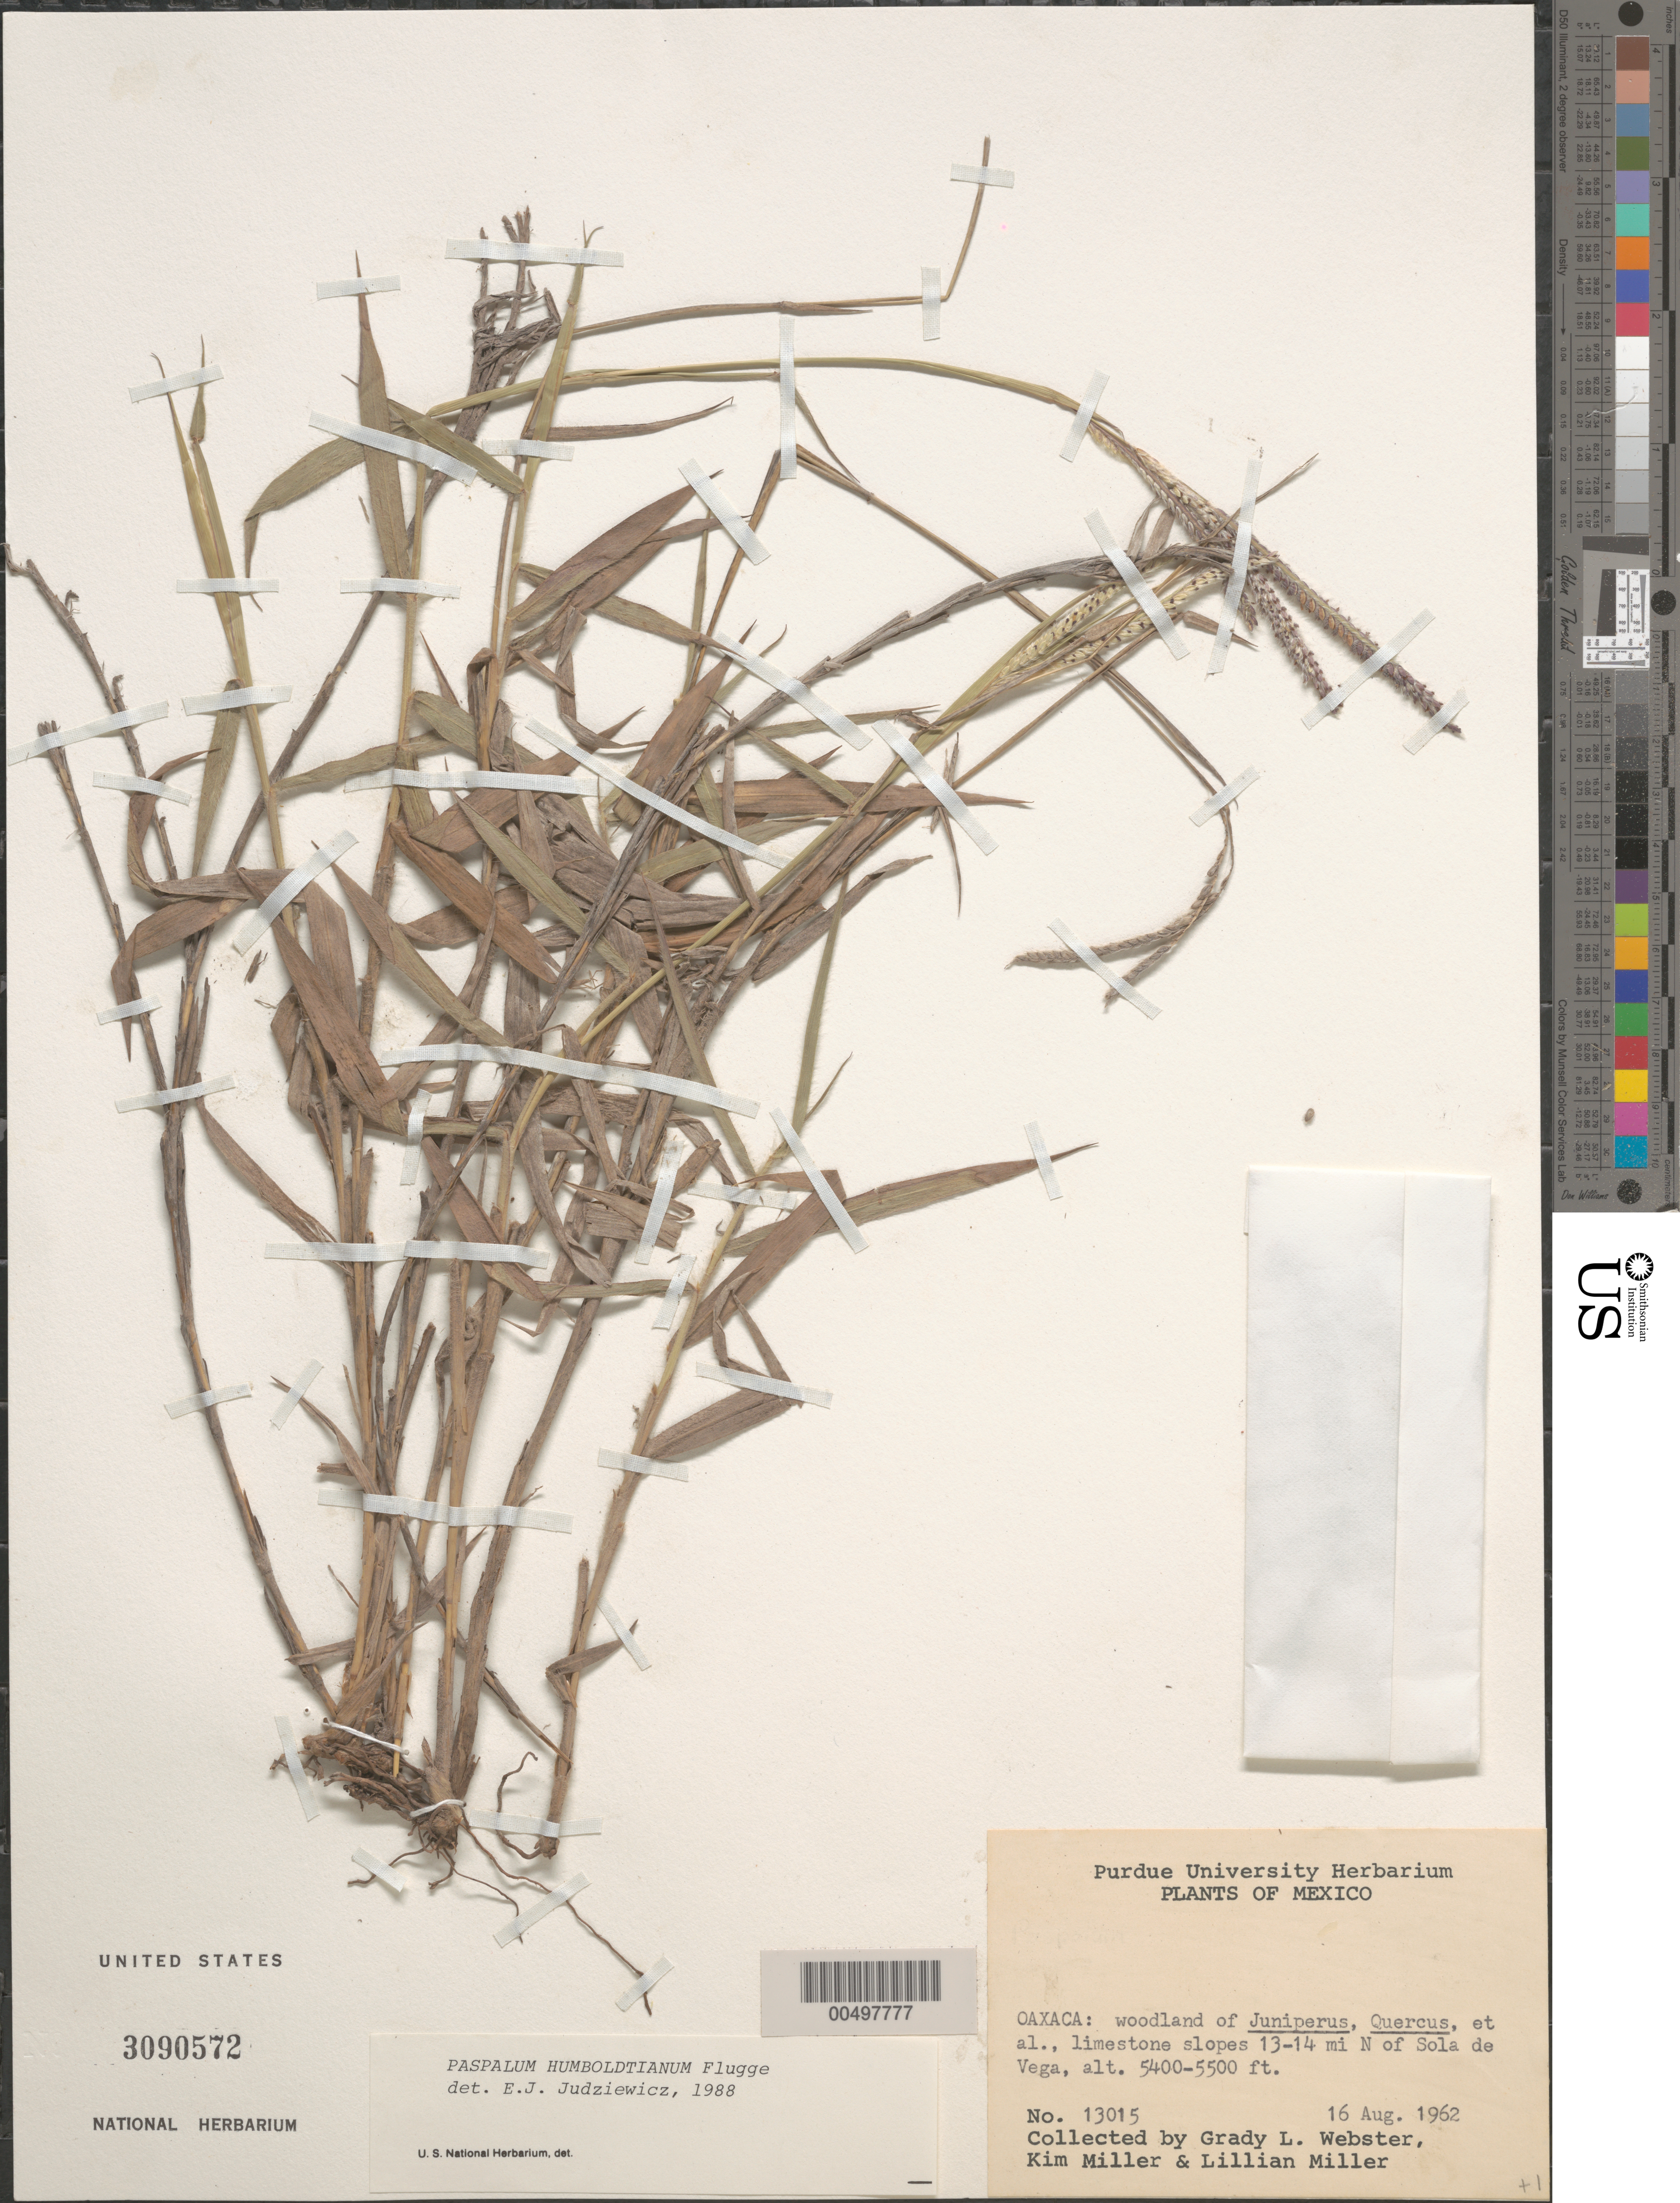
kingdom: Plantae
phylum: Tracheophyta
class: Liliopsida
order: Poales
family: Poaceae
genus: Paspalum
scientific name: Paspalum humboldtianum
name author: Flüggé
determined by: Judziewicz, E. J.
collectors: G. L. Webster, K. Miller & L. Miller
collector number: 13015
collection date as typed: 16 Aug 1962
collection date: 1962-08-16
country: Mexico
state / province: Oaxaca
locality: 13-14 mi N of Sola de Vega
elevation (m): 1646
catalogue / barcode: US 3090572